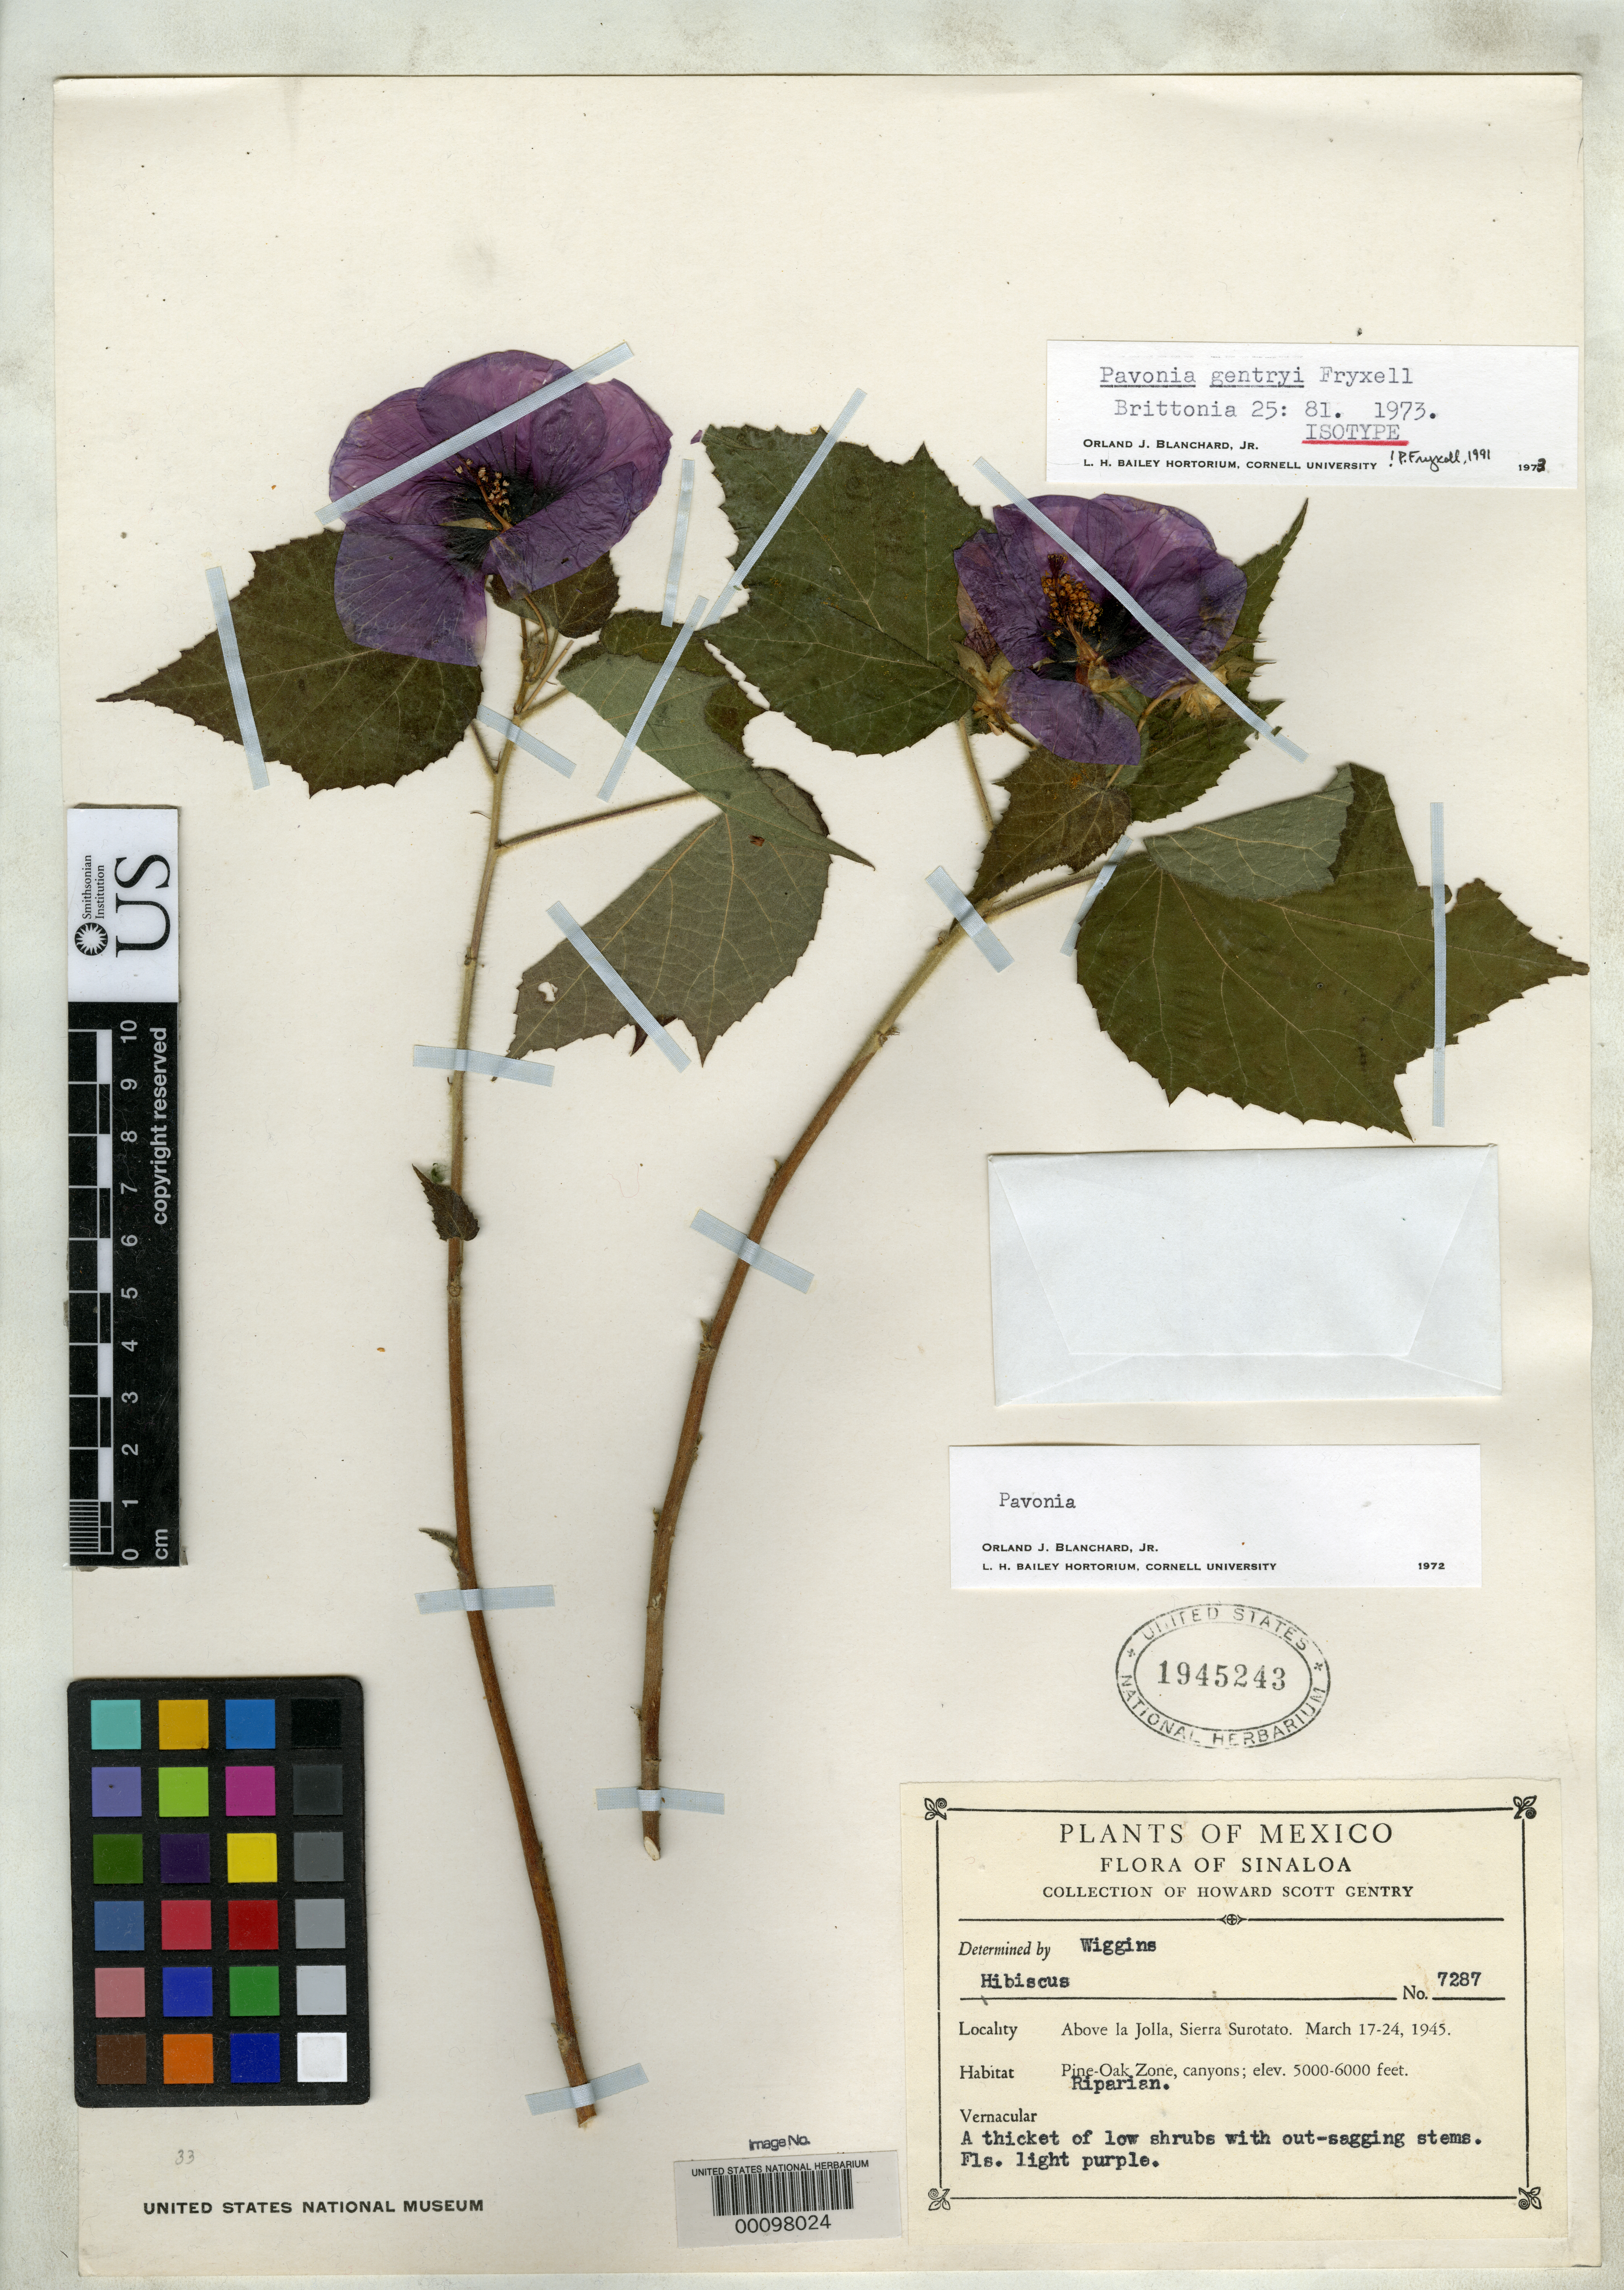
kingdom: Plantae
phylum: Tracheophyta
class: Magnoliopsida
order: Malvales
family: Malvaceae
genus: Pavonia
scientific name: Pavonia gentryi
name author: Fryxell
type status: Isotype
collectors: H. S. Gentry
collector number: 7287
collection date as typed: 17 Mar 1945 to 24 Mar 1945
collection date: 1945-03-17/1945-03-24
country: Mexico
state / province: Sinaloa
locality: Sierra Surotato, above La Jolla, Canyons.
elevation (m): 1524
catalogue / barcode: US 1945243